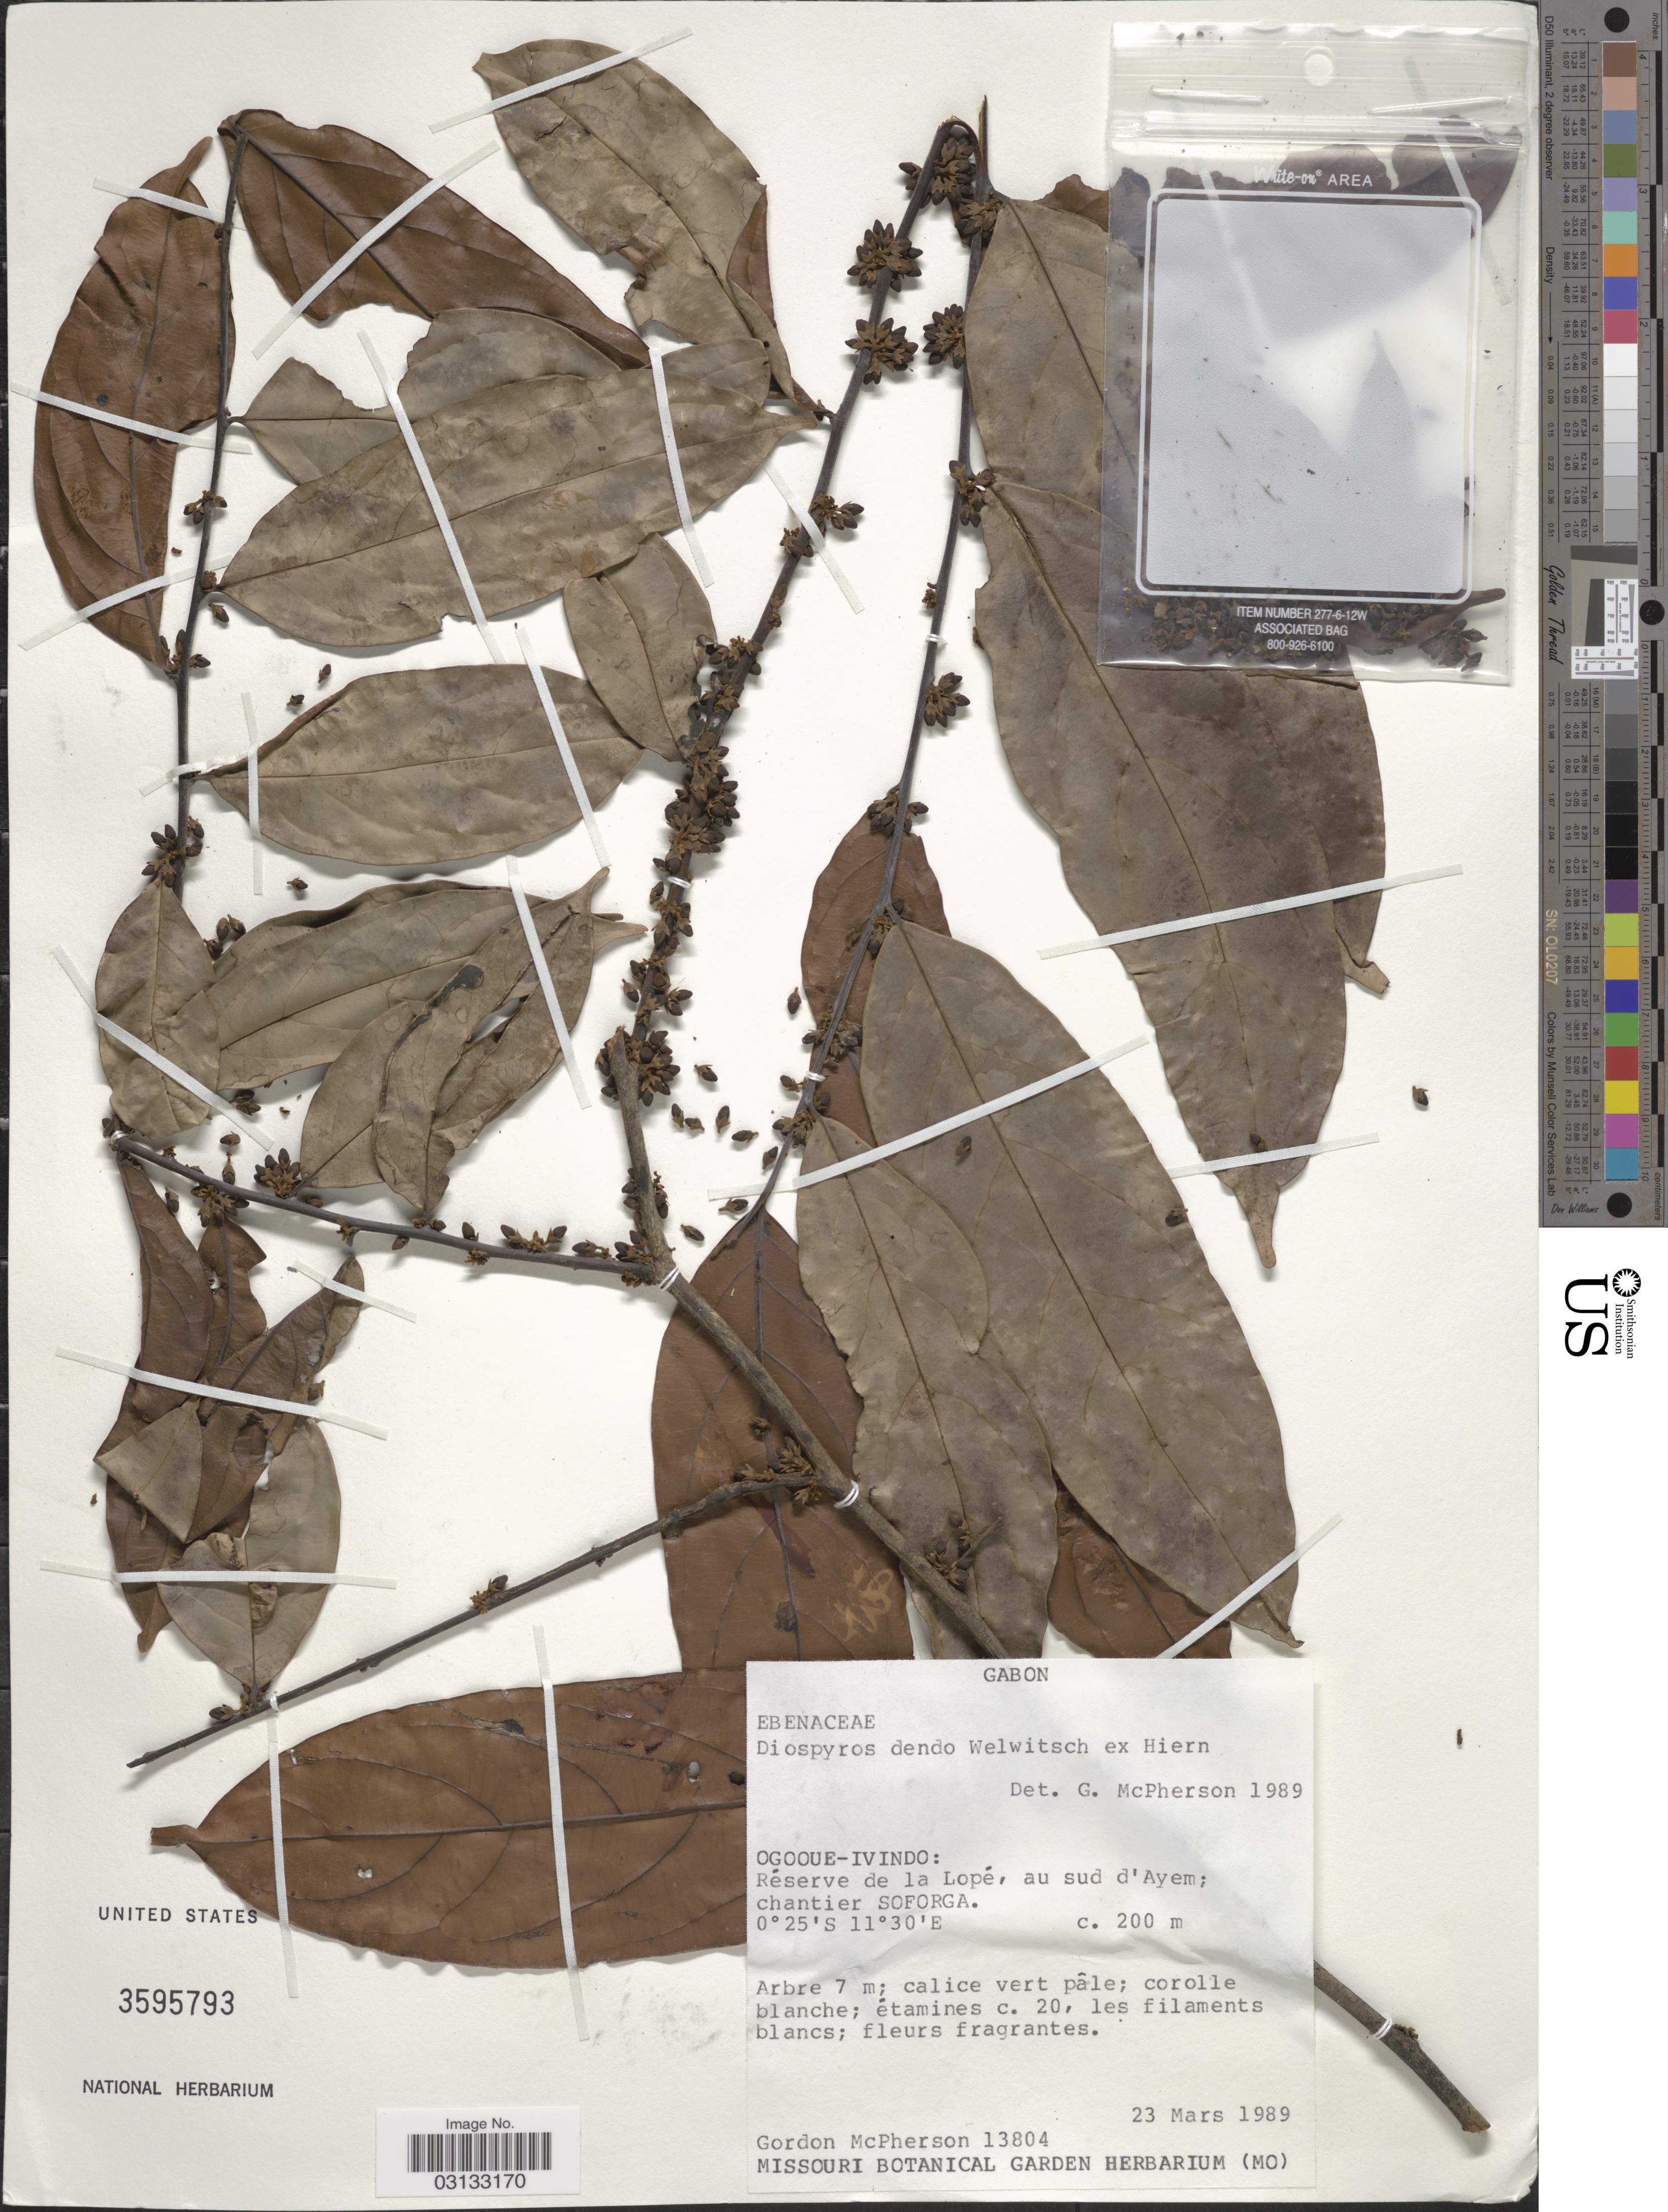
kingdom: Plantae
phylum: Tracheophyta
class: Magnoliopsida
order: Ericales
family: Ebenaceae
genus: Diospyros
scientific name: Diospyros dendo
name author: Welw. ex Hiern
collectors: G. D. McPherson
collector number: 13804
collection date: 1989-03-23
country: Gabon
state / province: Ogooue-Ivindo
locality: Réserve de la Lopé, au sud d'Ayem; chantier Soforga.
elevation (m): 200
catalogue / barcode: US 3595793